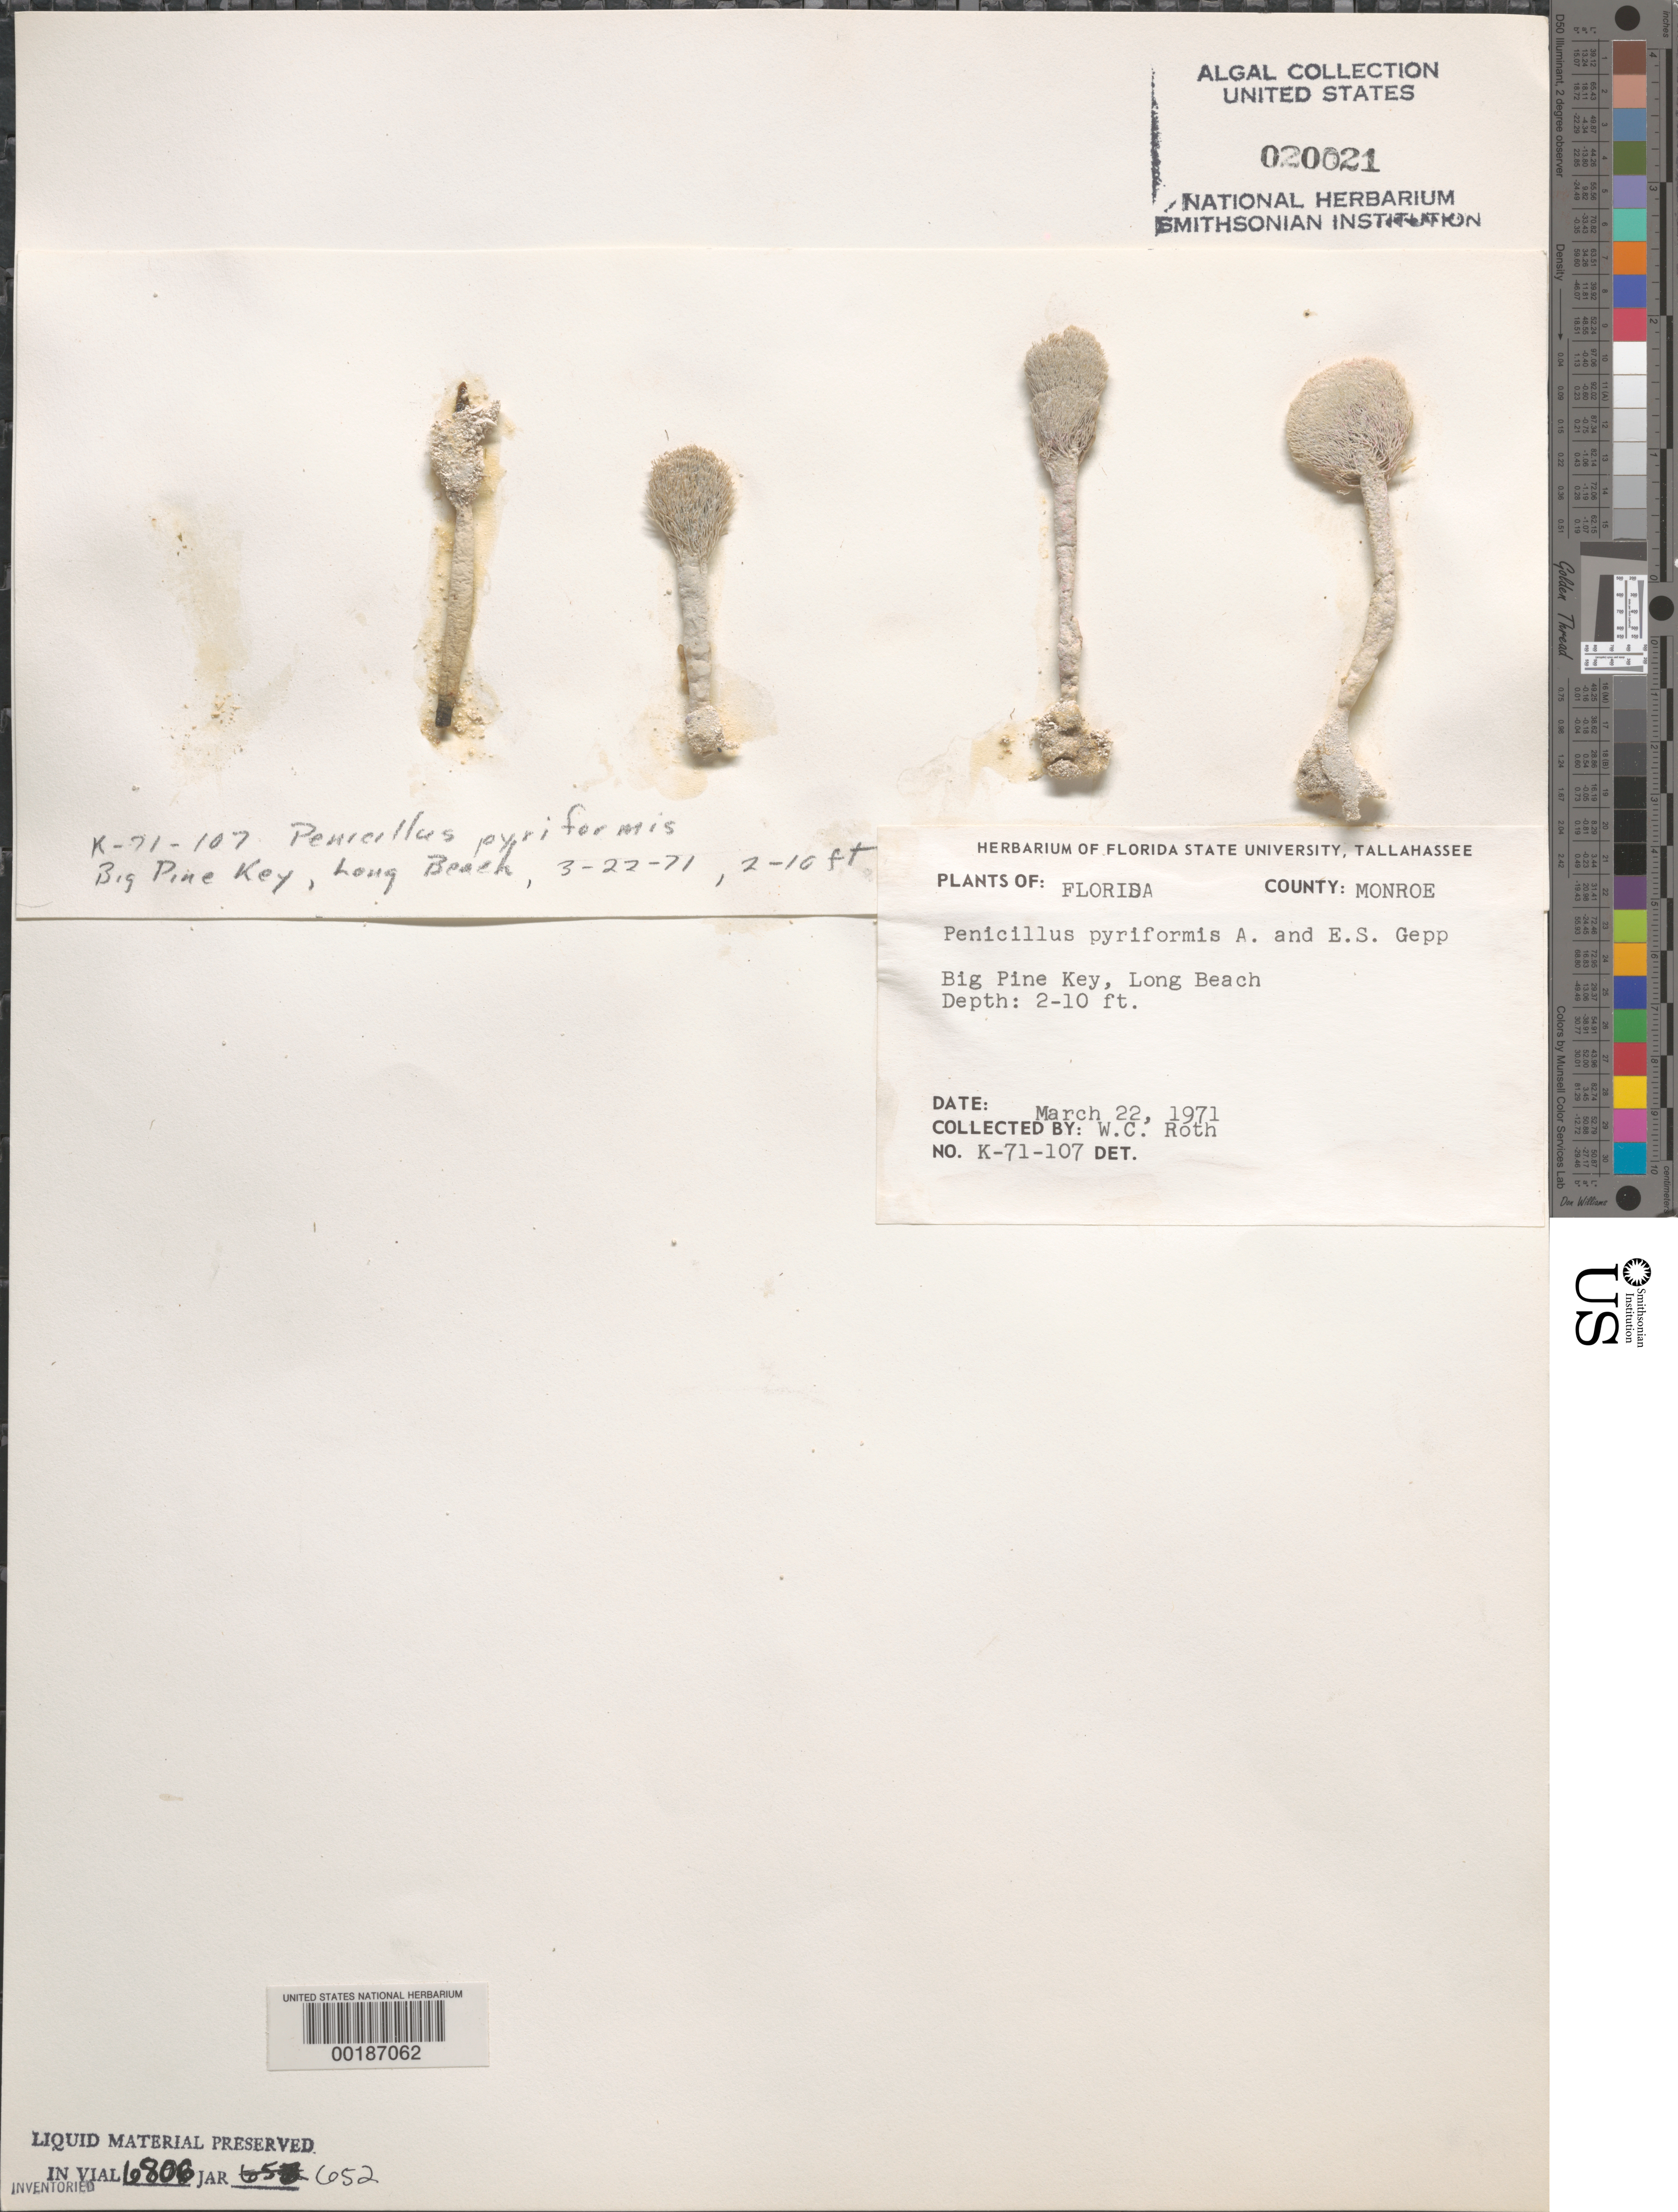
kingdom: Plantae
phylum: Chlorophyta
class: Ulvophyceae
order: Bryopsidales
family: Udoteaceae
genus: Penicillus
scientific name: Penicillus pyriformis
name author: A. Gepp & E. Gepp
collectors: W. C. Roth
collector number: K-71-107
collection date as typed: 22 Mar 1971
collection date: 1971-03-22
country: United States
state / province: Florida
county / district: Monroe County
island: Big Pine Key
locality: Long Beach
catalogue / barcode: US 20021